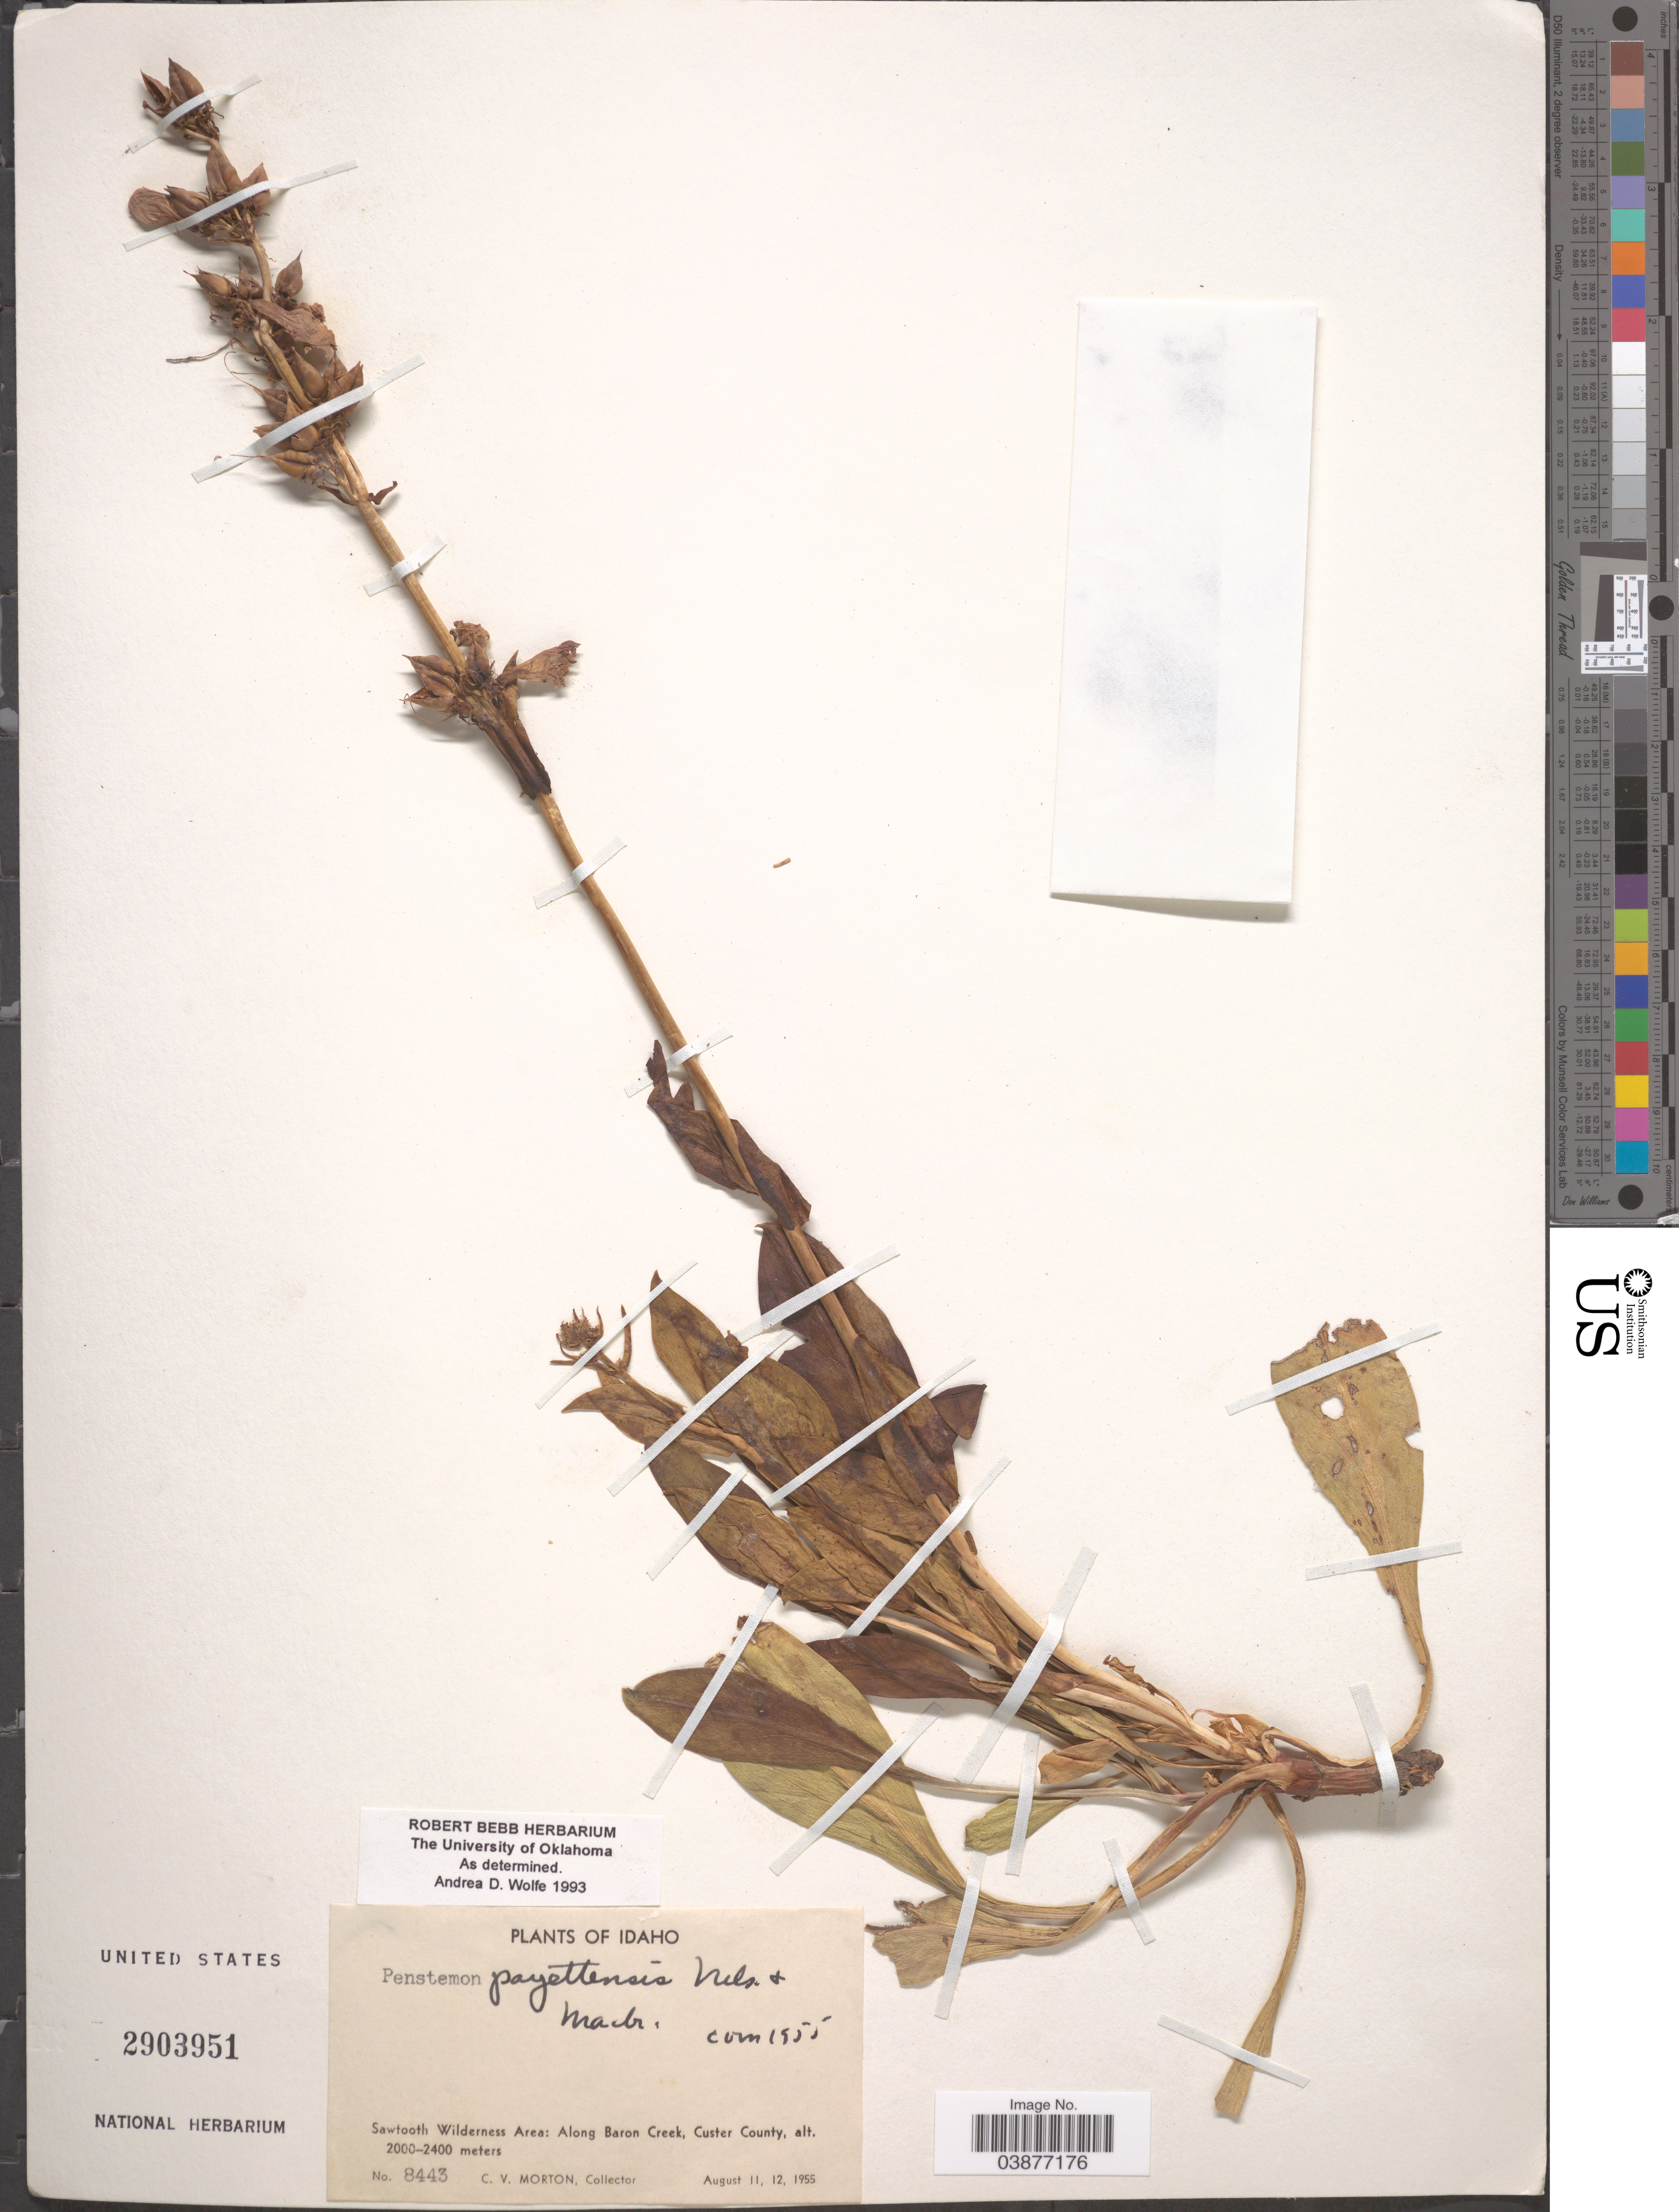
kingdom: Plantae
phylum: Tracheophyta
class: Magnoliopsida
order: Lamiales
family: Plantaginaceae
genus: Penstemon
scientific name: Penstemon payettensis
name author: J.F. Macbr. & A. Nelson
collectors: C. V. Morton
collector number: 8443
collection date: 1955-08-11/1955-08-12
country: United States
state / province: Idaho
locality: Sawtooth Wilderness Area: Along Baron Creek, Custer County.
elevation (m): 2000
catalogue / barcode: US 2903951